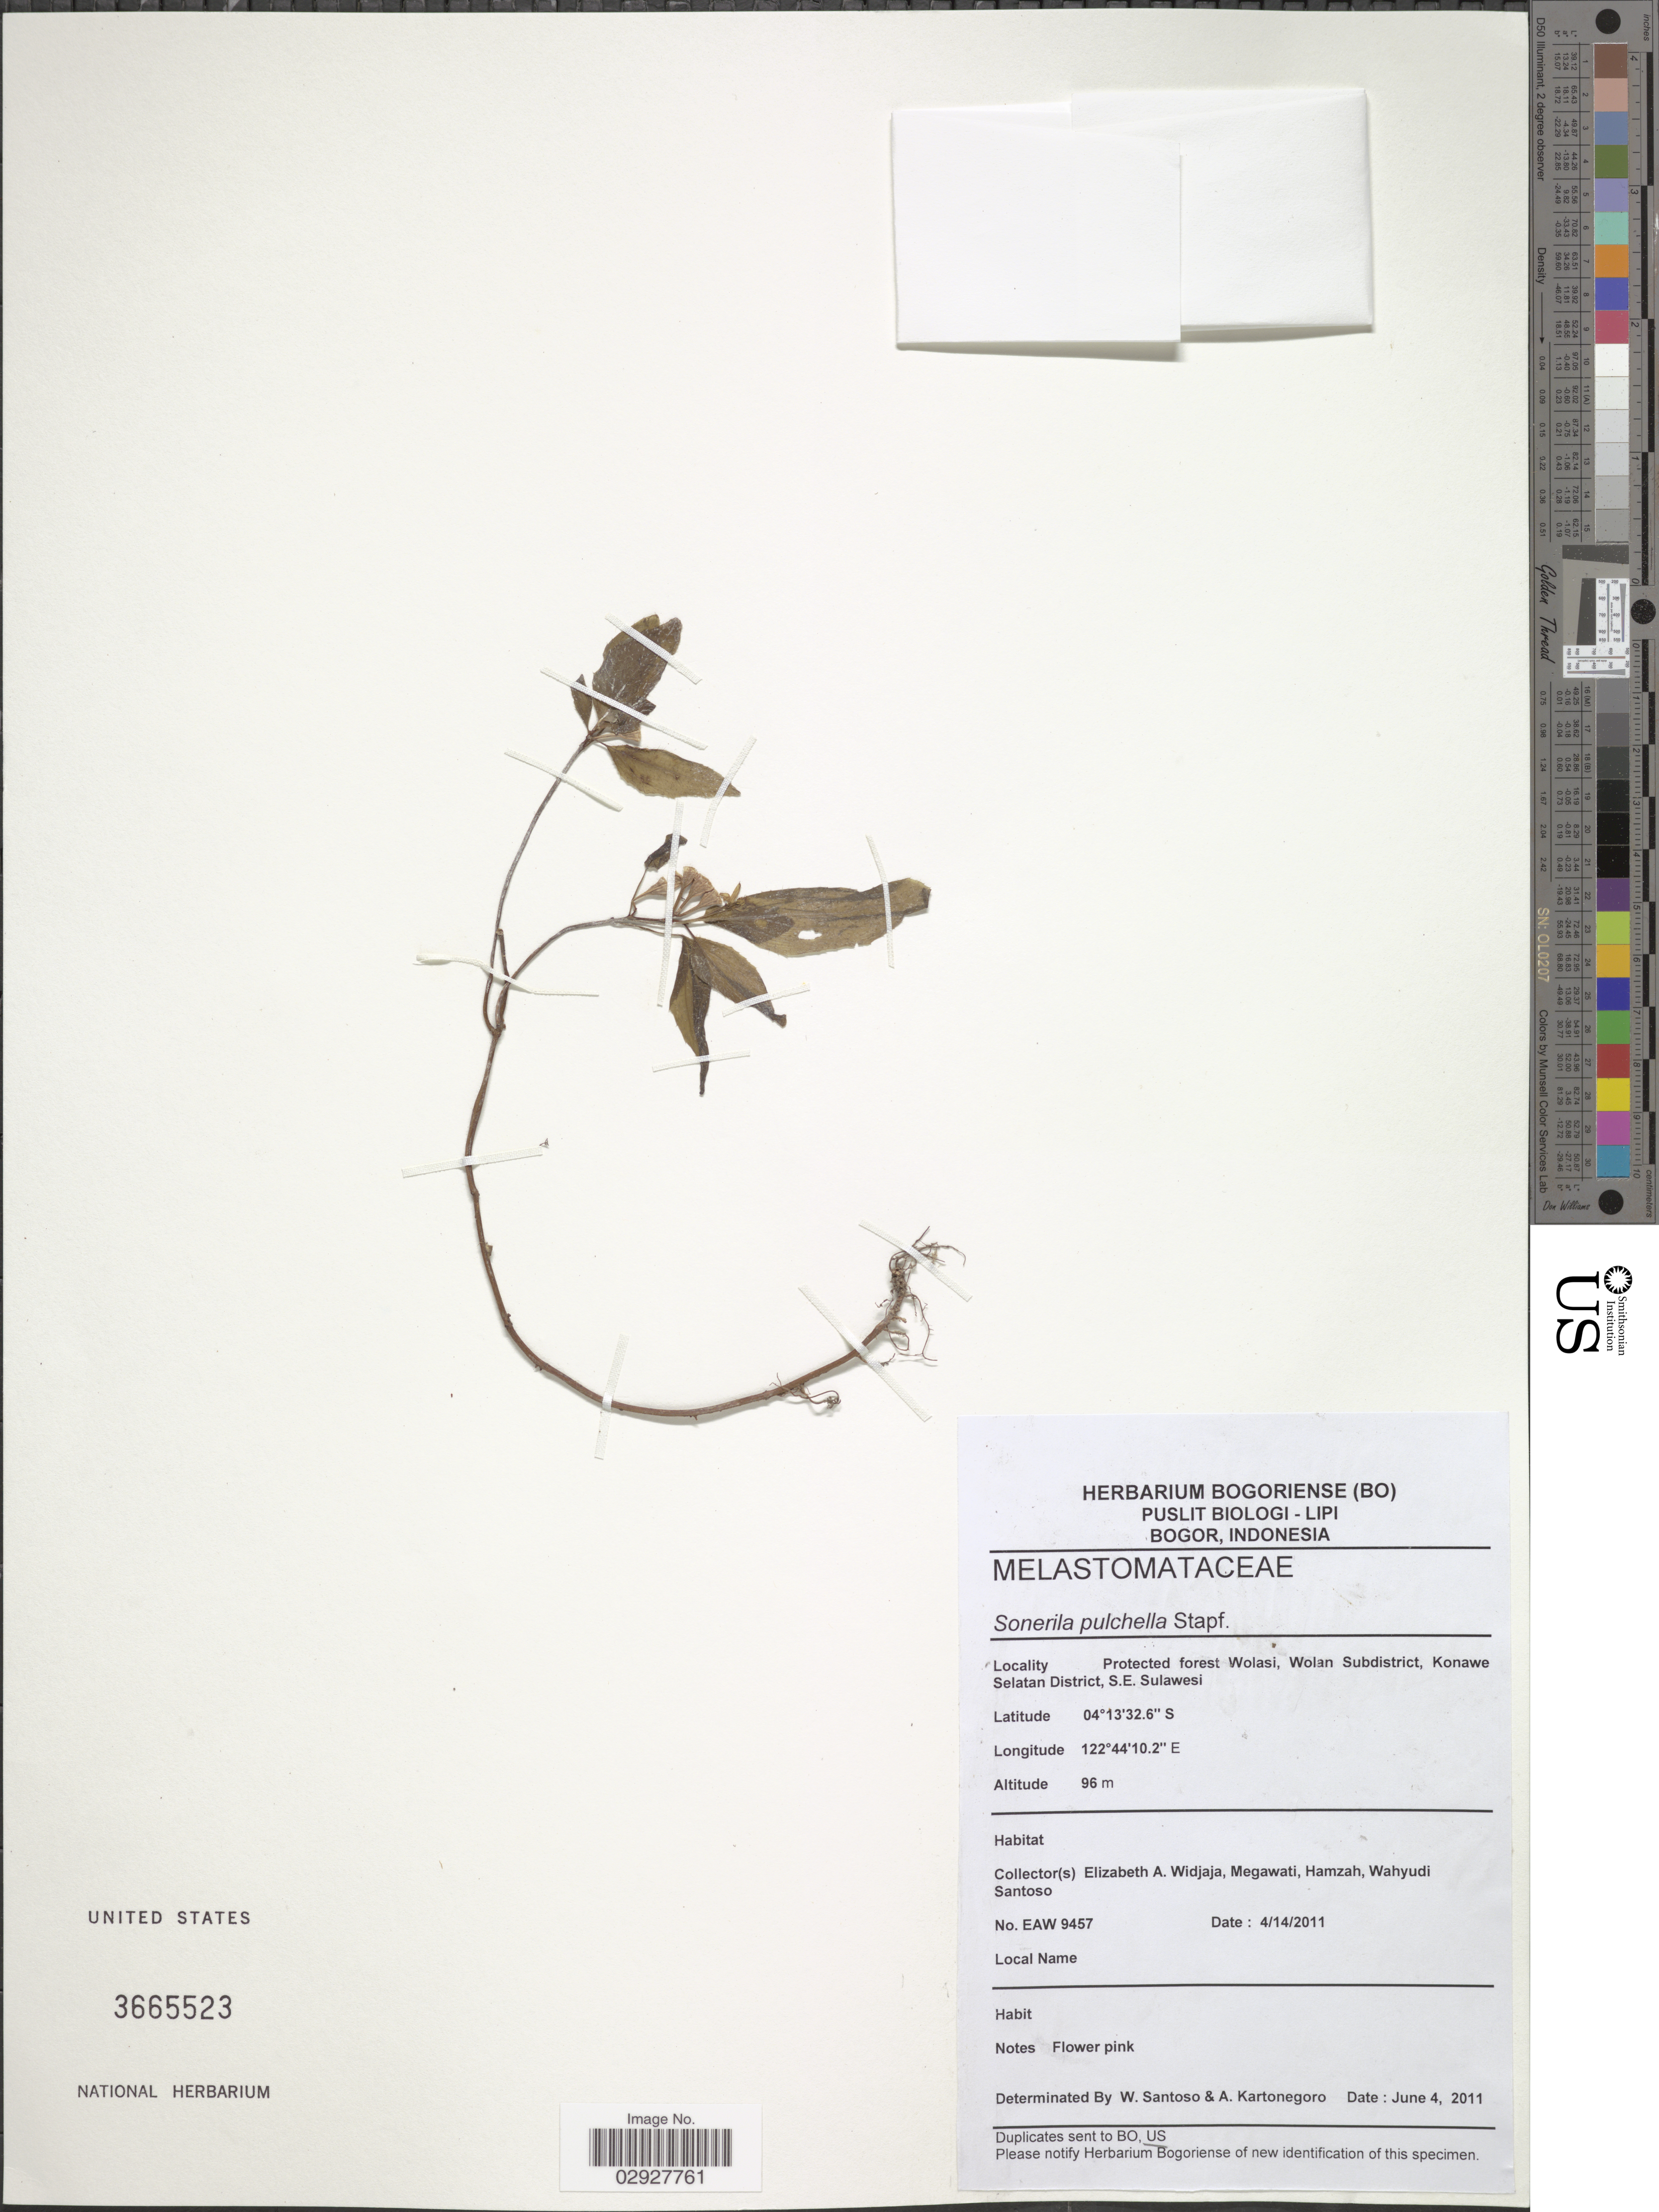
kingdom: Plantae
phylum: Tracheophyta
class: Magnoliopsida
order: Myrtales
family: Melastomataceae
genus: Sonerila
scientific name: Sonerila pulchella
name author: Stapf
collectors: E. A. Widjaja, -. Megawati, -. Hamzah & W. Santoso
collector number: EAW 9457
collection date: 2011-04-14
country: Indonesia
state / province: Sulawesi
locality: Protected forest Wolasi, Wolan Subdistrict, Konawe Selatan District, S.E. Sulawesi.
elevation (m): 96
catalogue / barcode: US 3665523